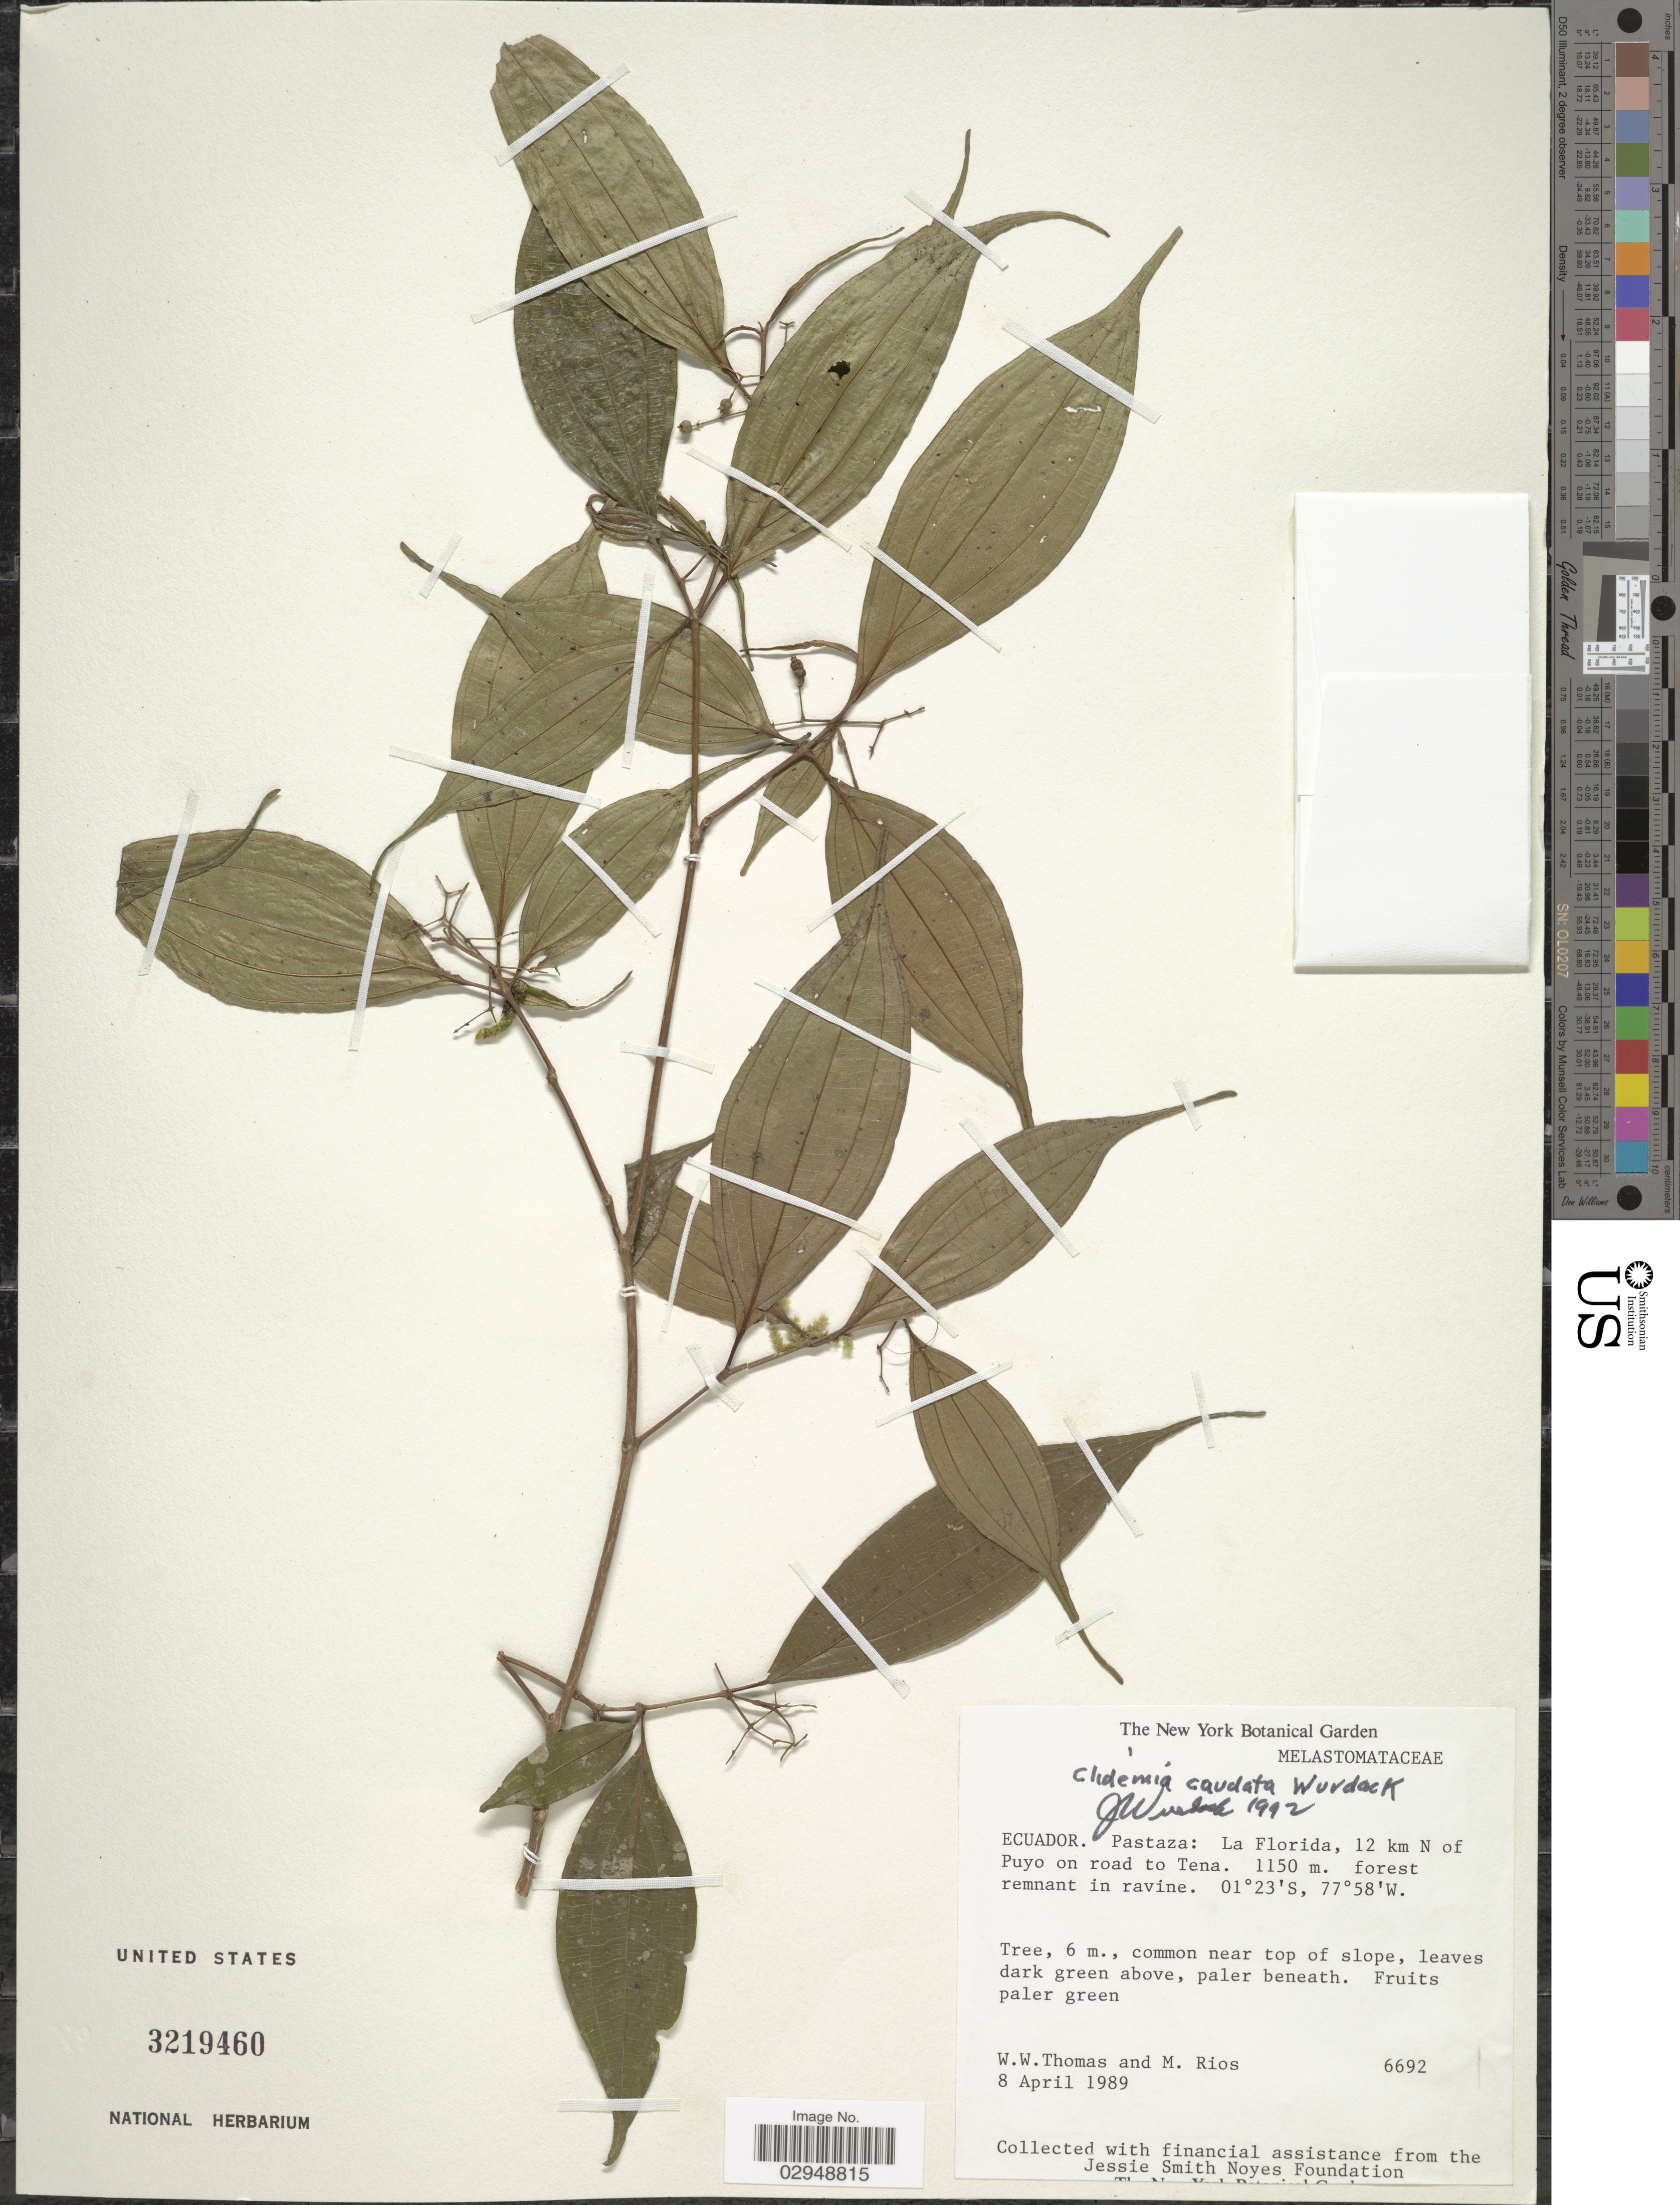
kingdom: Plantae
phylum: Tracheophyta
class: Magnoliopsida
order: Myrtales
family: Melastomataceae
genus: Clidemia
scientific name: Clidemia caudata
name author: Wurdack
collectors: W. Thomas & M. Rios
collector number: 6692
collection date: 1989-04-08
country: Ecuador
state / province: Pastaza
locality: Pastaza: La Florida, 12 km N of Puyo on road to Tena.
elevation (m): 1150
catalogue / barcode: US 3219460